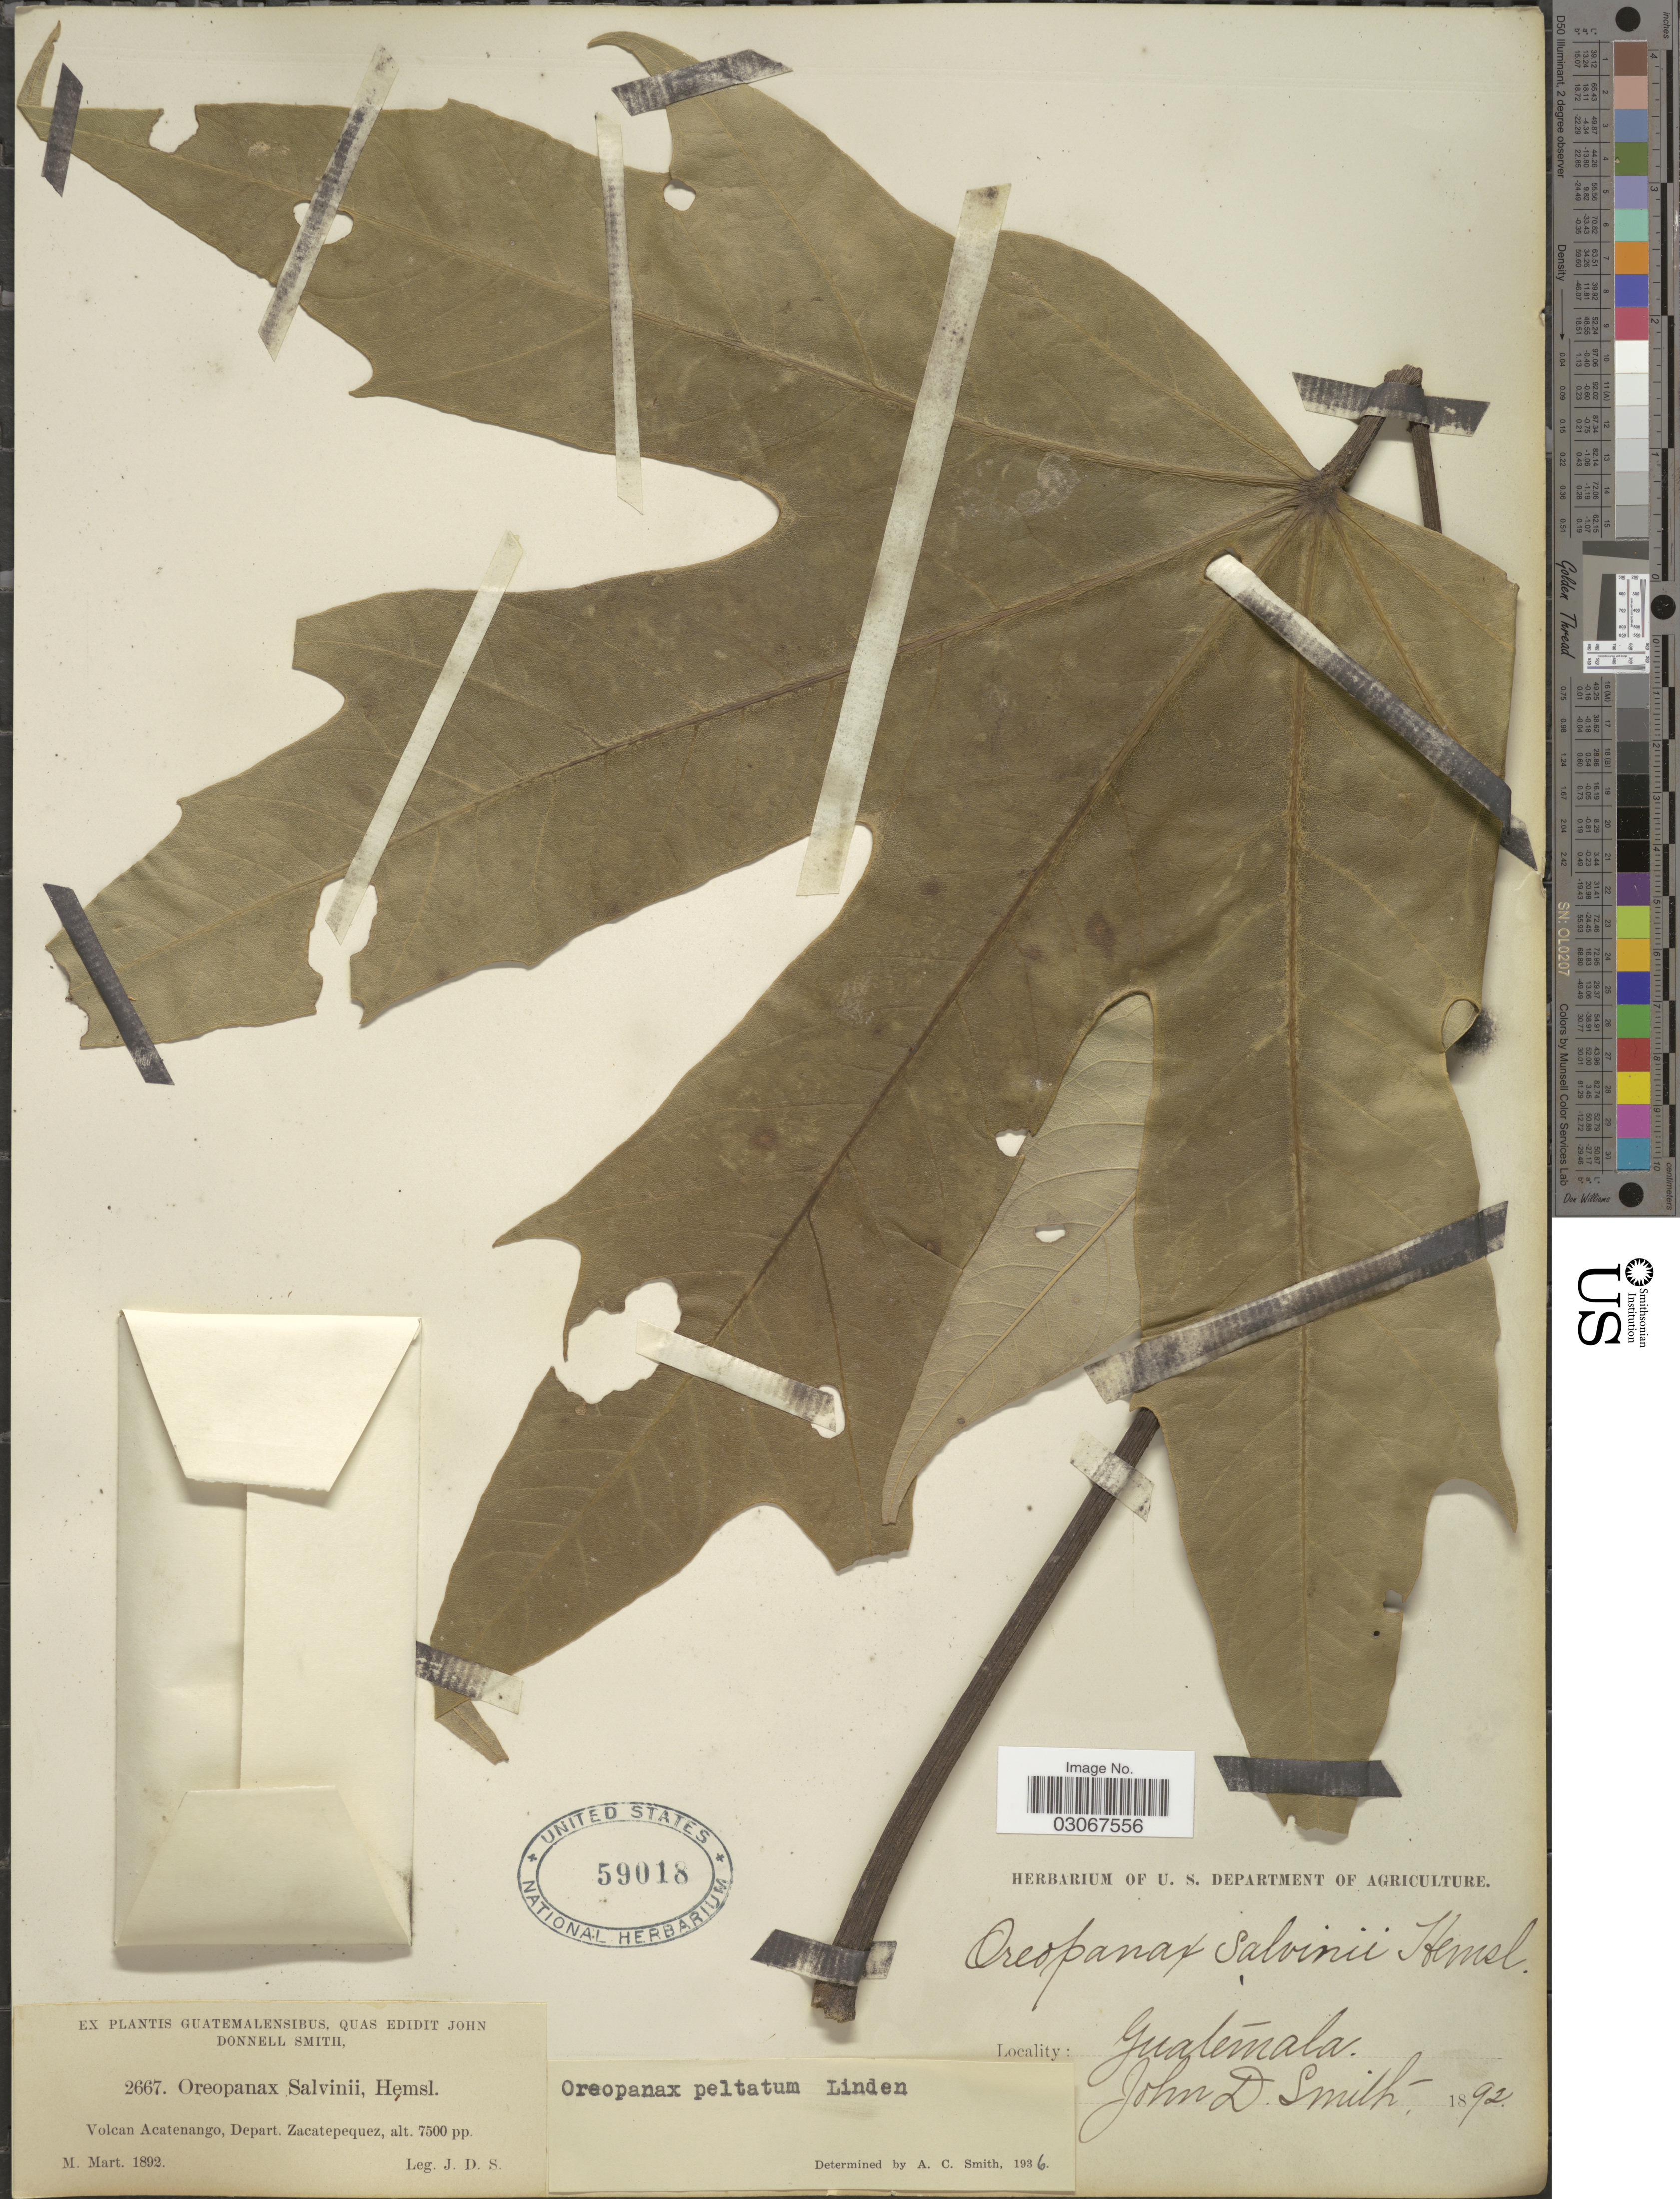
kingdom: Plantae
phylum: Tracheophyta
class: Magnoliopsida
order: Apiales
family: Araliaceae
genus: Oreopanax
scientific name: Oreopanax peltatus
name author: Linden ex Regel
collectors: J. Donnell Smith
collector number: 2667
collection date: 1892-03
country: Guatemala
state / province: Sacatepéquez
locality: Volcan Acatenango, Depart. Zacatepequez.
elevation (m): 2286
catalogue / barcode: US 59018